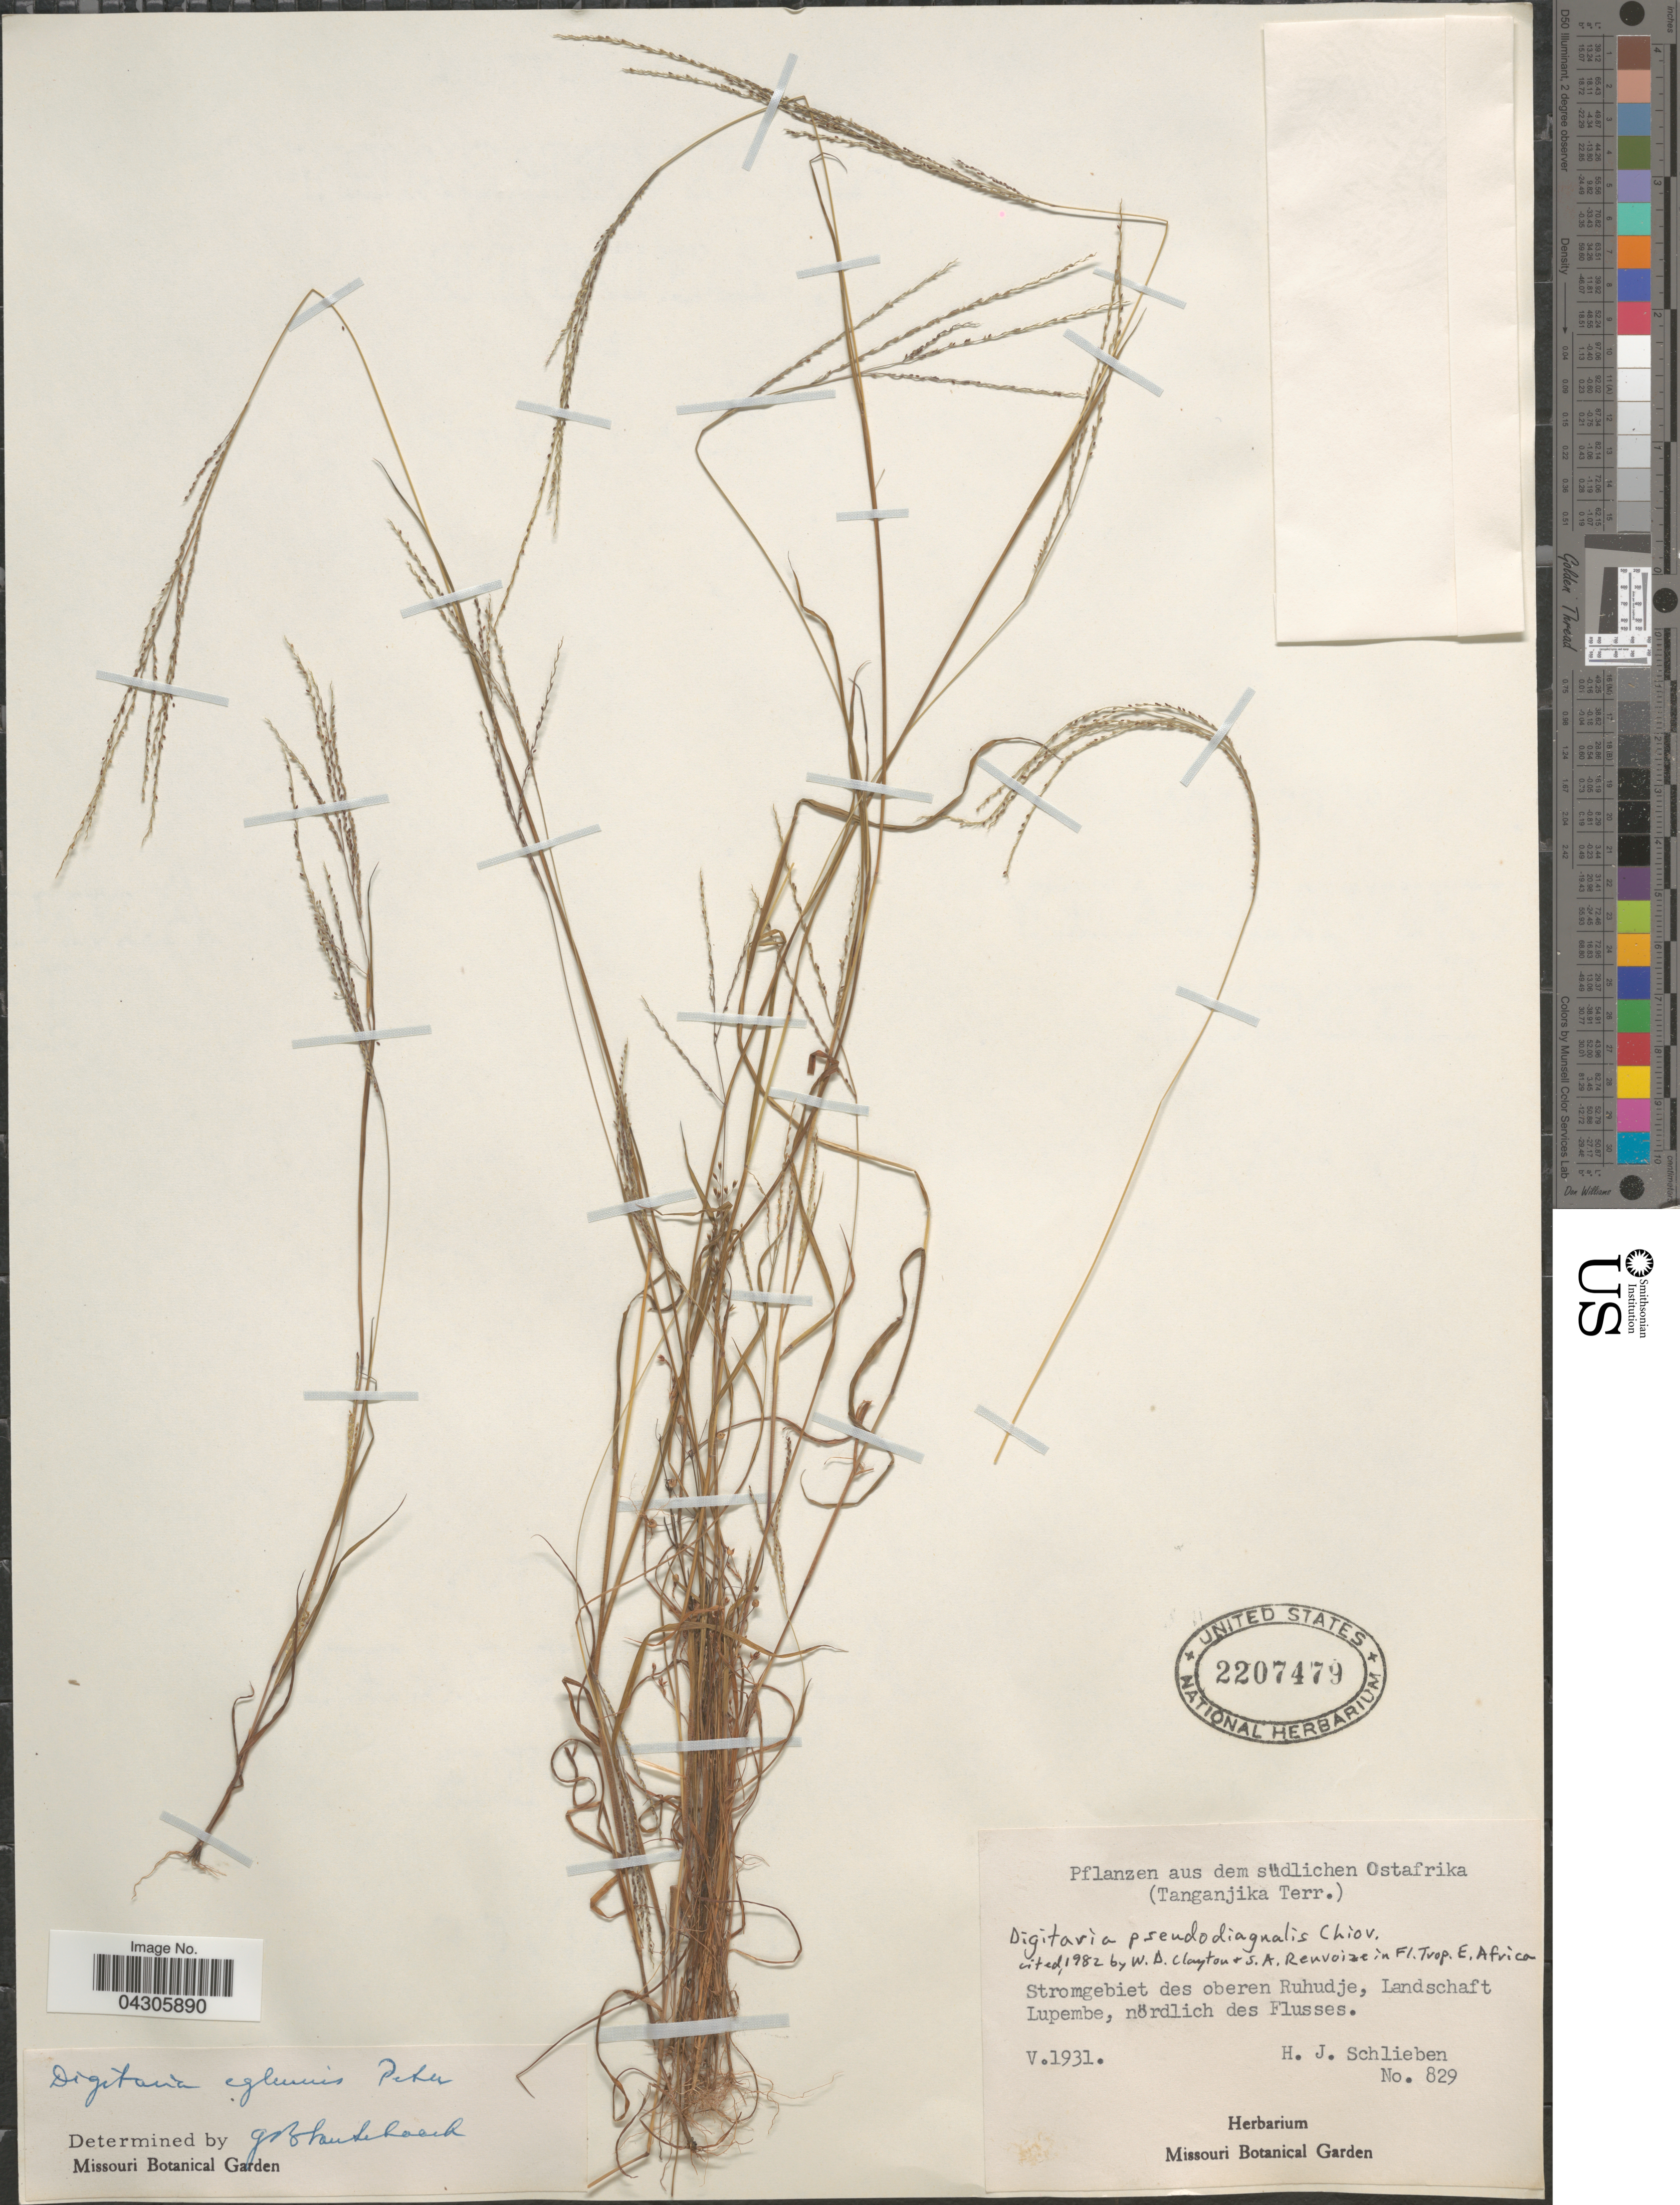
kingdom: Plantae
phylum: Tracheophyta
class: Liliopsida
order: Poales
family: Poaceae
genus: Digitaria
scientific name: Digitaria pseudodiagonalis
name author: Chiov.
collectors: H. J. Schlieben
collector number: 829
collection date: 1931-05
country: Tanzania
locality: Südlichen Ostafrika (Tanganjika Terr.). Stromgebiet des oberen Ruhudje, Landschaft Lupembe, nördlich des Flusses.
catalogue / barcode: US 2207479